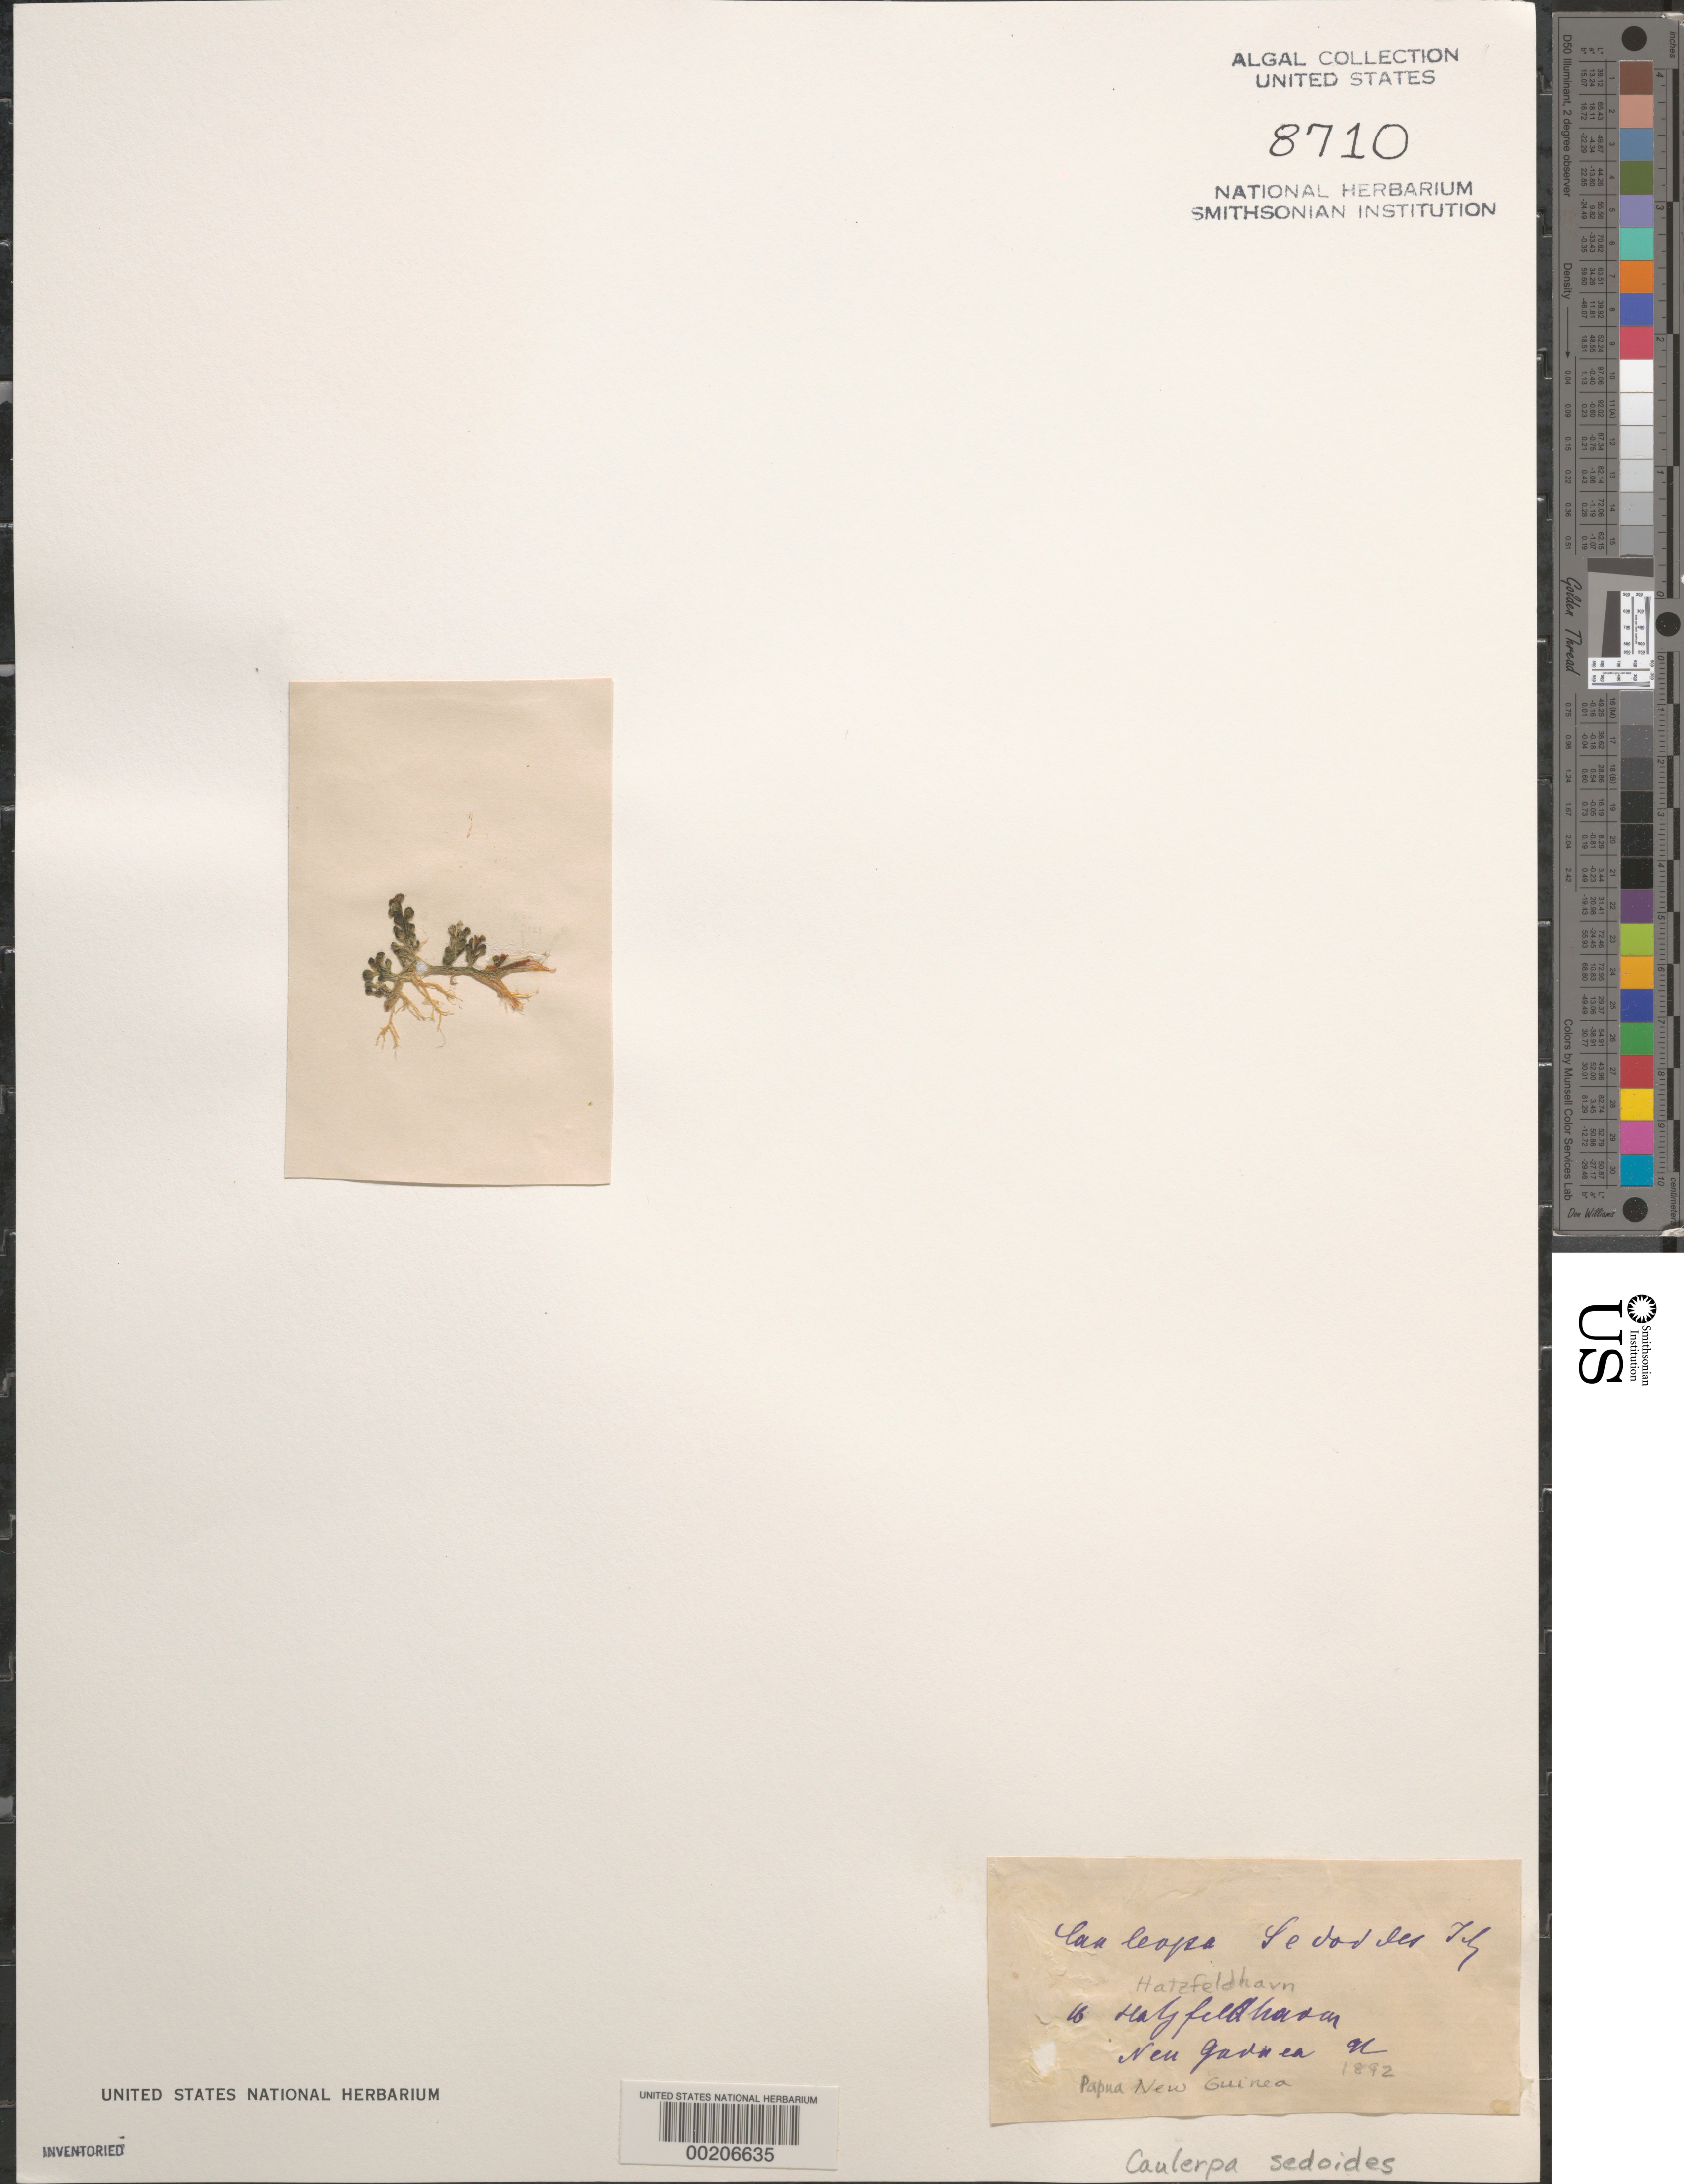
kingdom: Plantae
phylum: Chlorophyta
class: Ulvophyceae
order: Bryopsidales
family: Caulerpaceae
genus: Caulerpa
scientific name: Caulerpa sedoides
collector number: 16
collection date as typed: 1892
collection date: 1892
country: Papua New Guinea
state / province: Madang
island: New Guinea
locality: Hatzfeldthafen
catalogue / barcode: US 8710